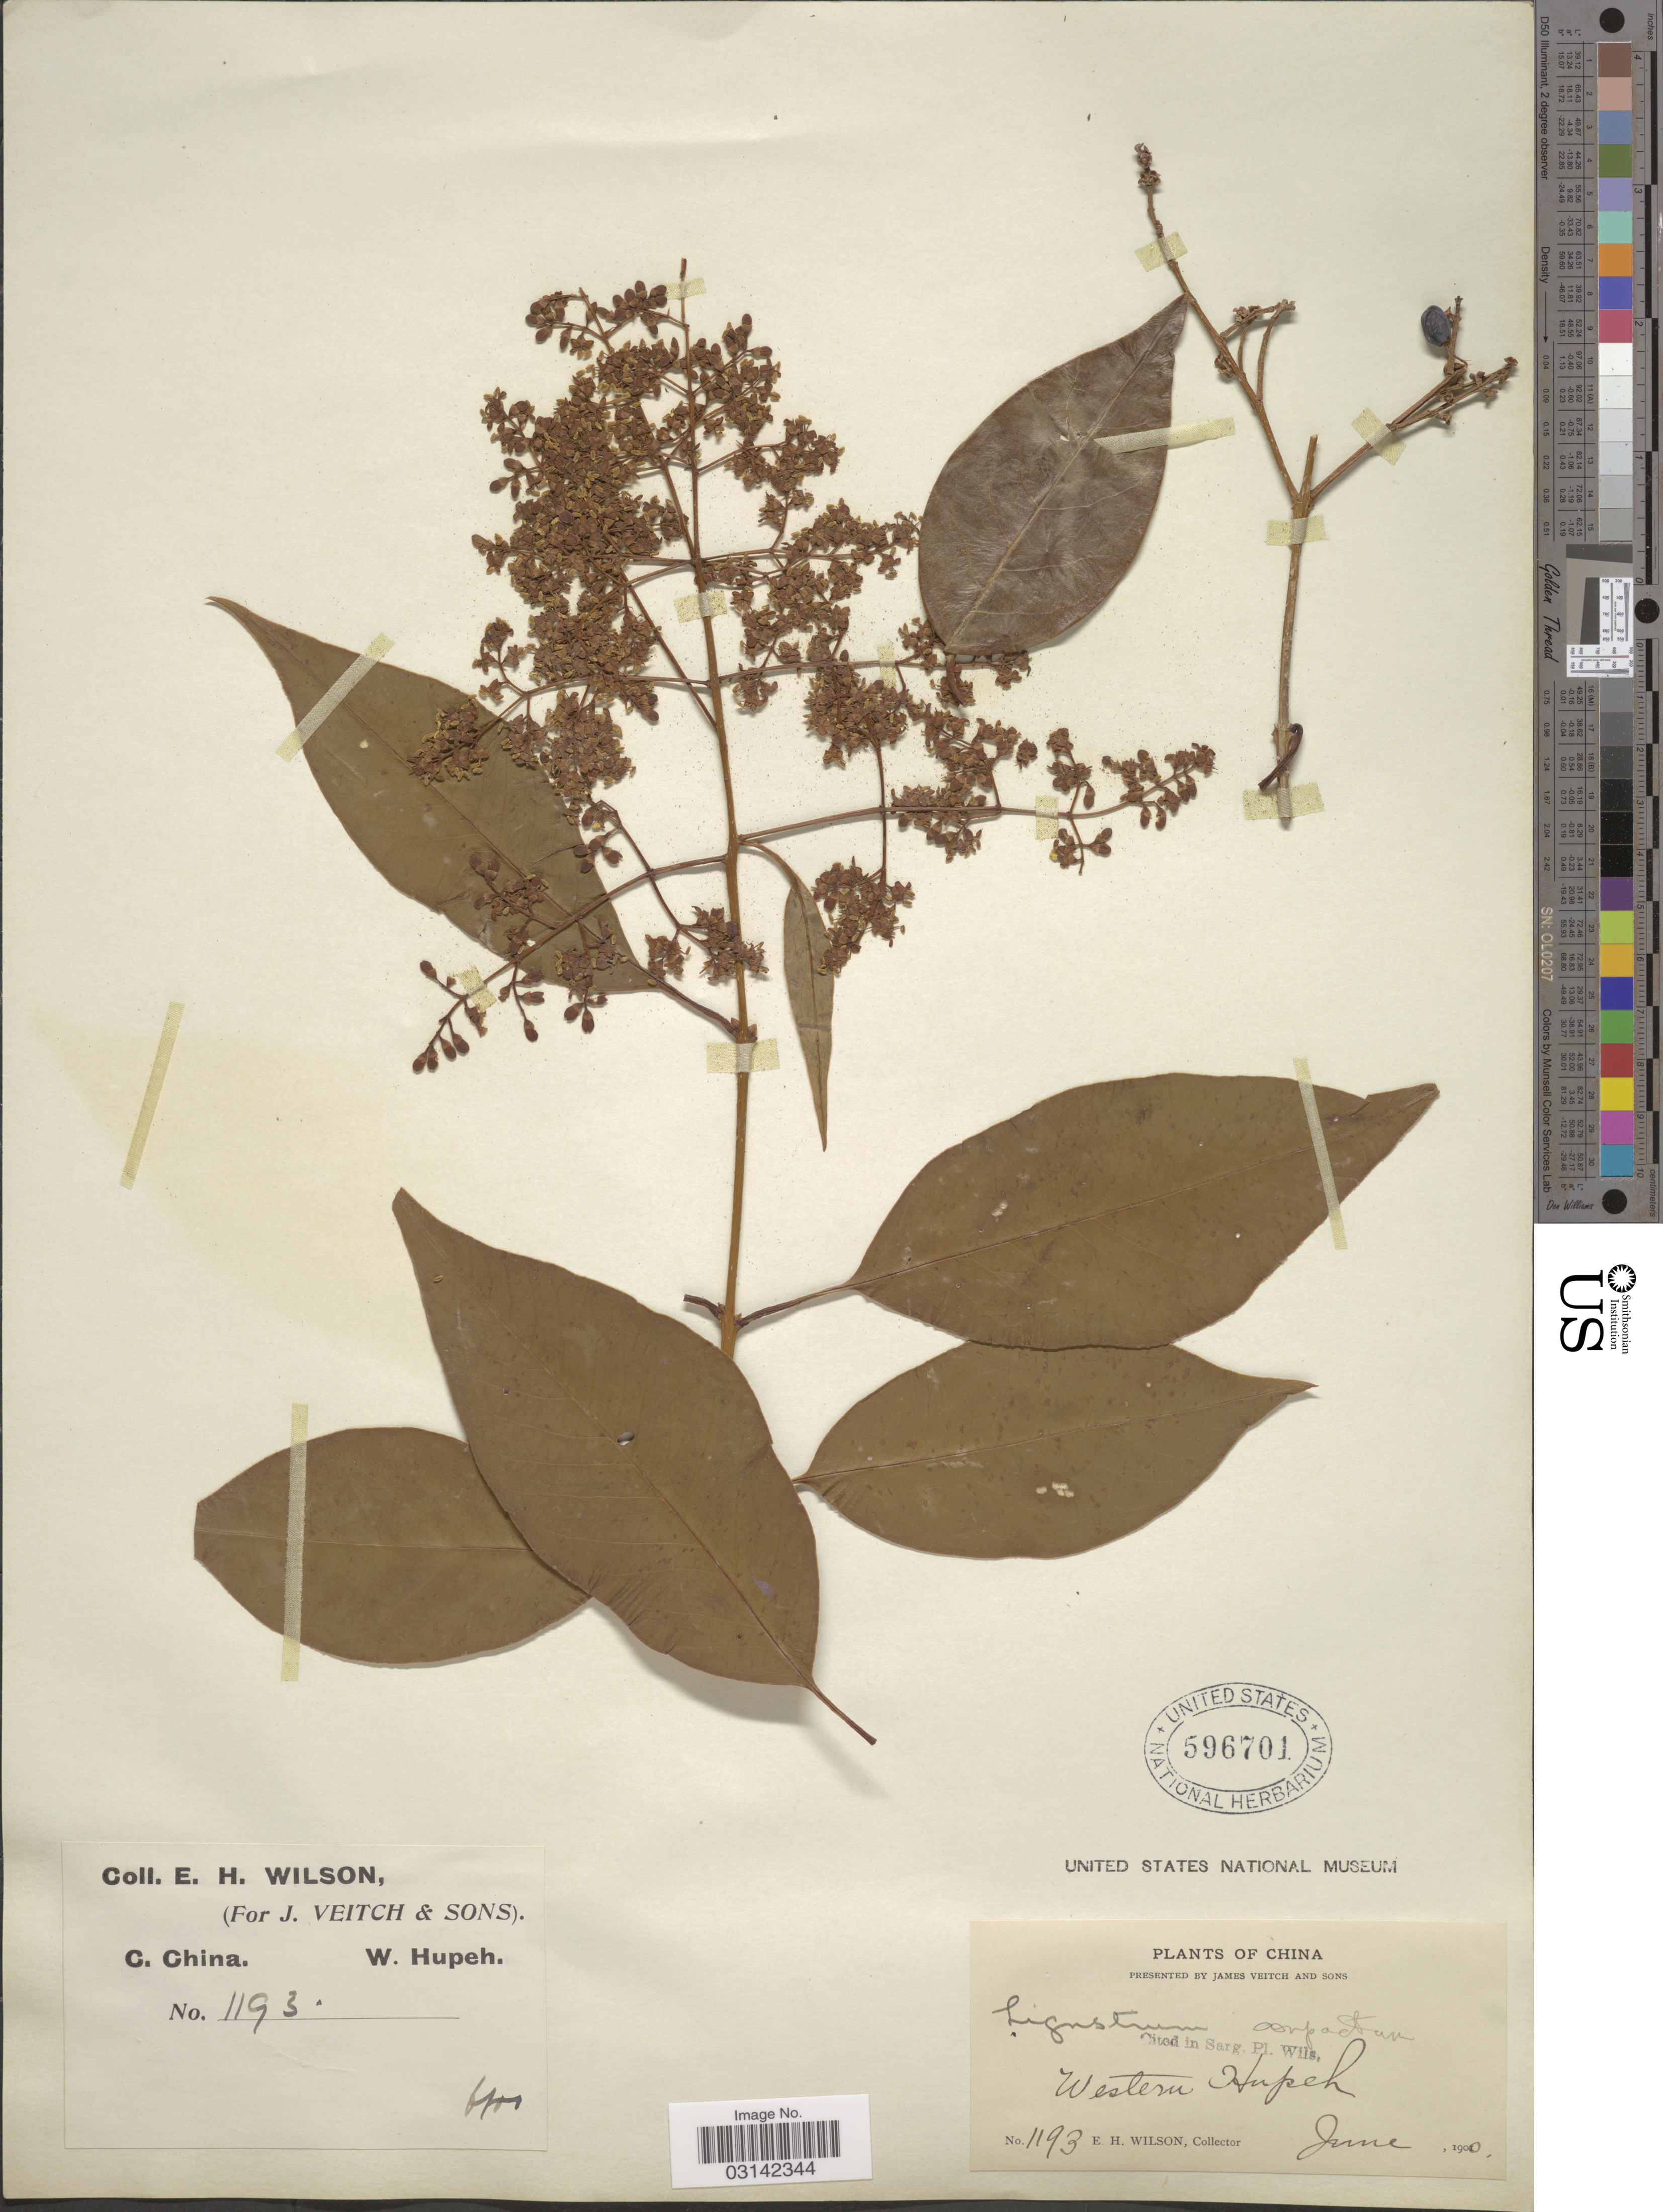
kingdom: Plantae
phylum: Tracheophyta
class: Magnoliopsida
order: Lamiales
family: Oleaceae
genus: Ligustrum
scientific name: Ligustrum compactum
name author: (Wall. ex G. Don) Hook. f. & Thomson ex Brandis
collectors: E. Wilson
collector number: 1193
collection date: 1900-06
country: China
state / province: Hubei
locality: Western Hupeh. C. China.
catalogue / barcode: US 596701